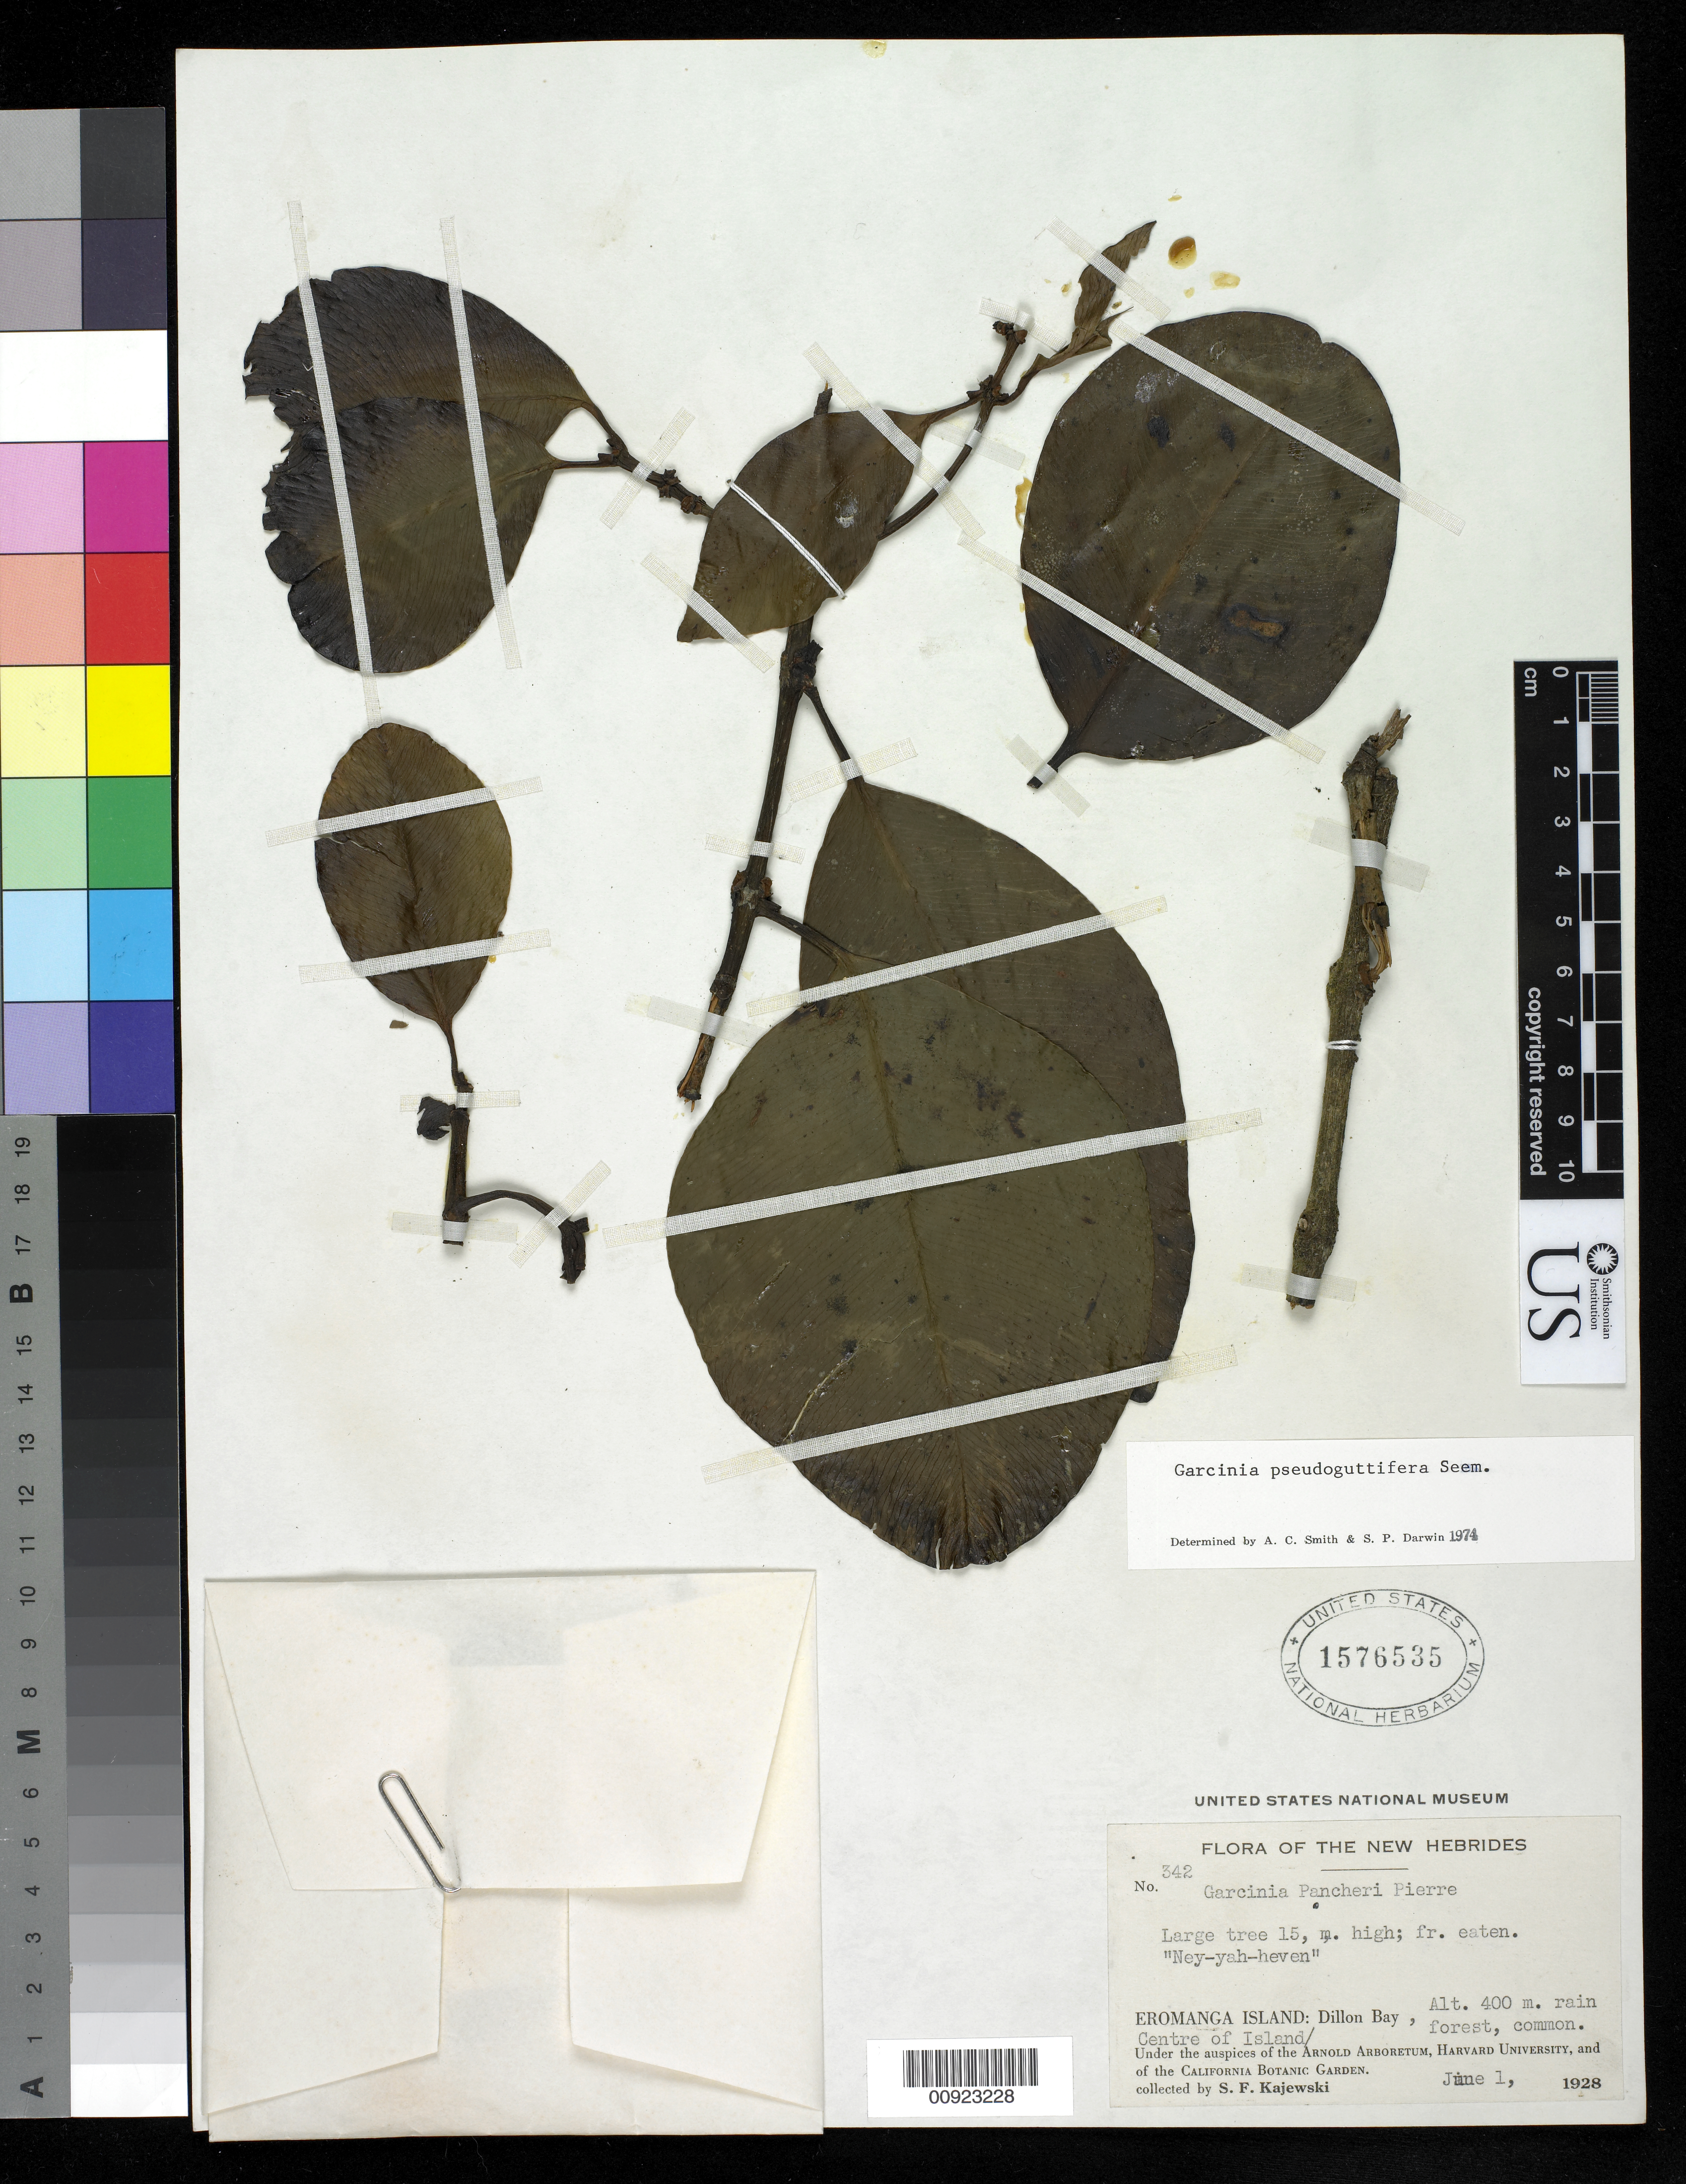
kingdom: Plantae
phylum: Tracheophyta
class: Magnoliopsida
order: Malpighiales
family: Clusiaceae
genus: Garcinia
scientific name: Garcinia pseudoguttifera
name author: Seem.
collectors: S. Kajewski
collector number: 342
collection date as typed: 01 Jun 1928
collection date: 1928-06-01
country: Vanuatu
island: Erromango [Eromanga]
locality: Dillon Bay, Center of Island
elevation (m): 400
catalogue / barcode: US 1576535